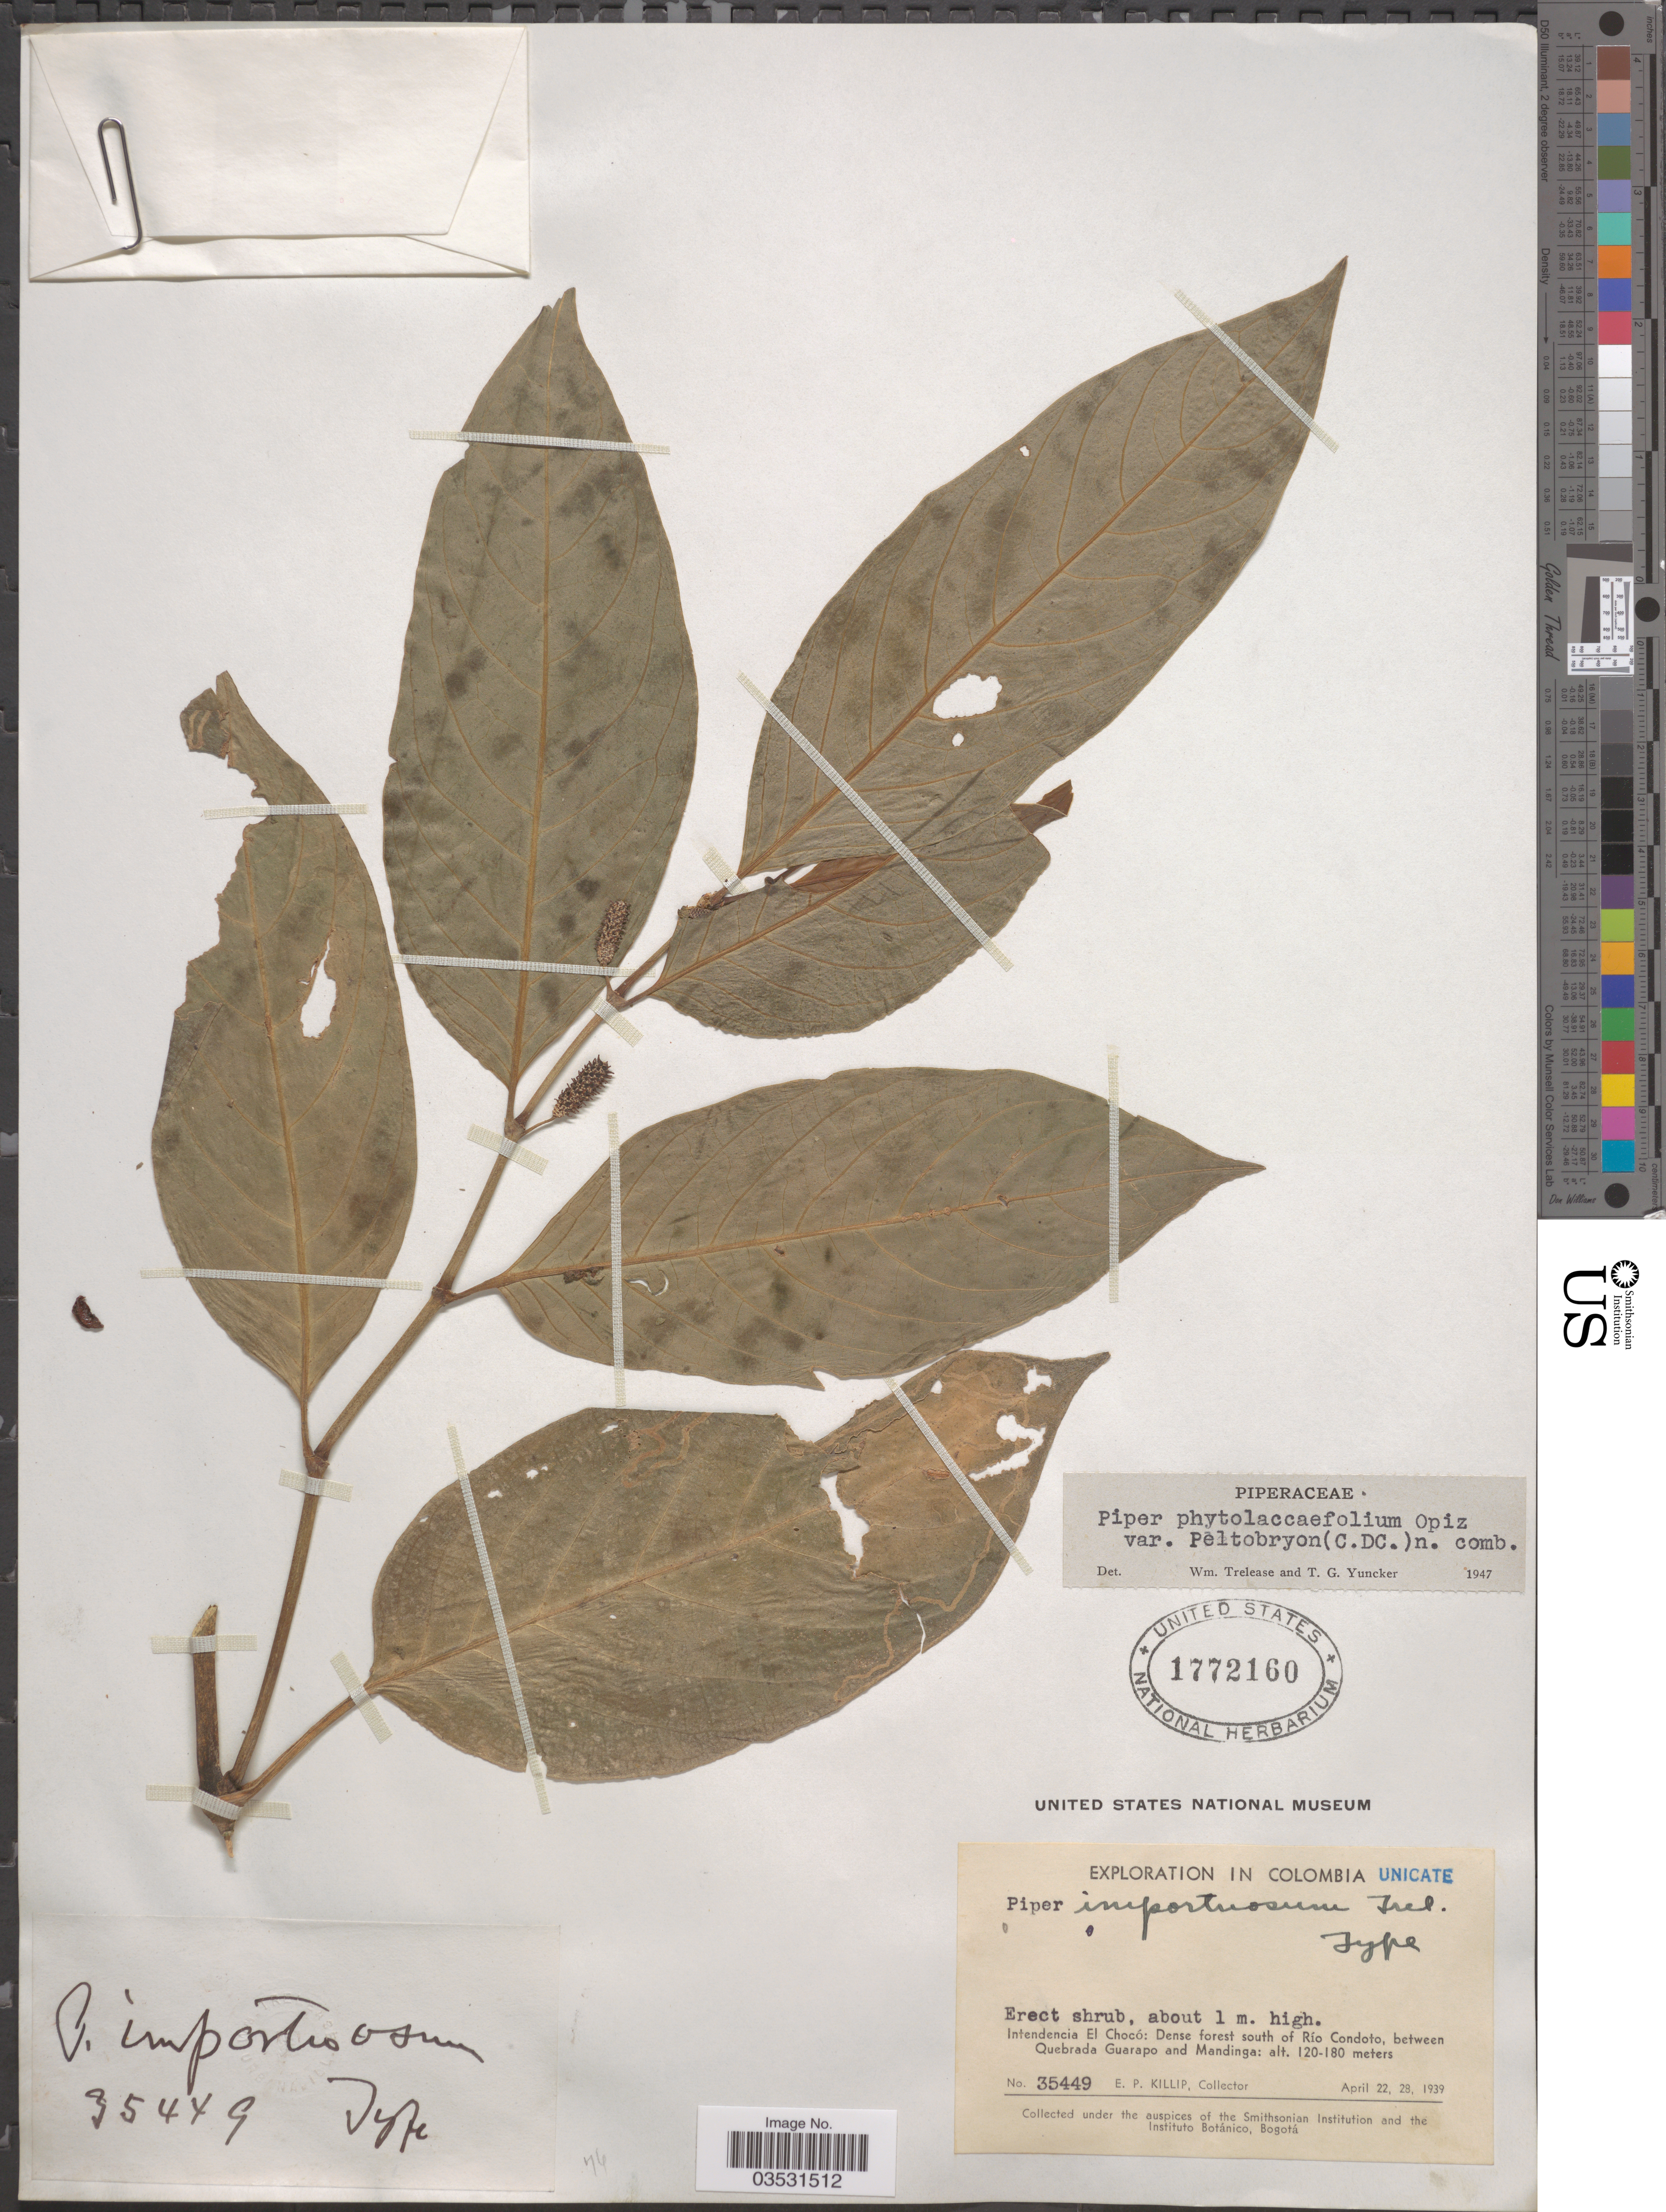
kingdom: Plantae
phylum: Tracheophyta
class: Magnoliopsida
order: Piperales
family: Piperaceae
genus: Piper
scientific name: Piper phytolaccifolium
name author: Opiz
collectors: E. P. Killip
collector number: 35449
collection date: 1939-04-22/1939-04-28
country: Colombia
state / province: Chocó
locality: Intendencia El Chocó: Dense foerst south of Río Condoto, between Quebrada Guarapo and Mandinga.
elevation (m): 120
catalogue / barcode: US 1772160